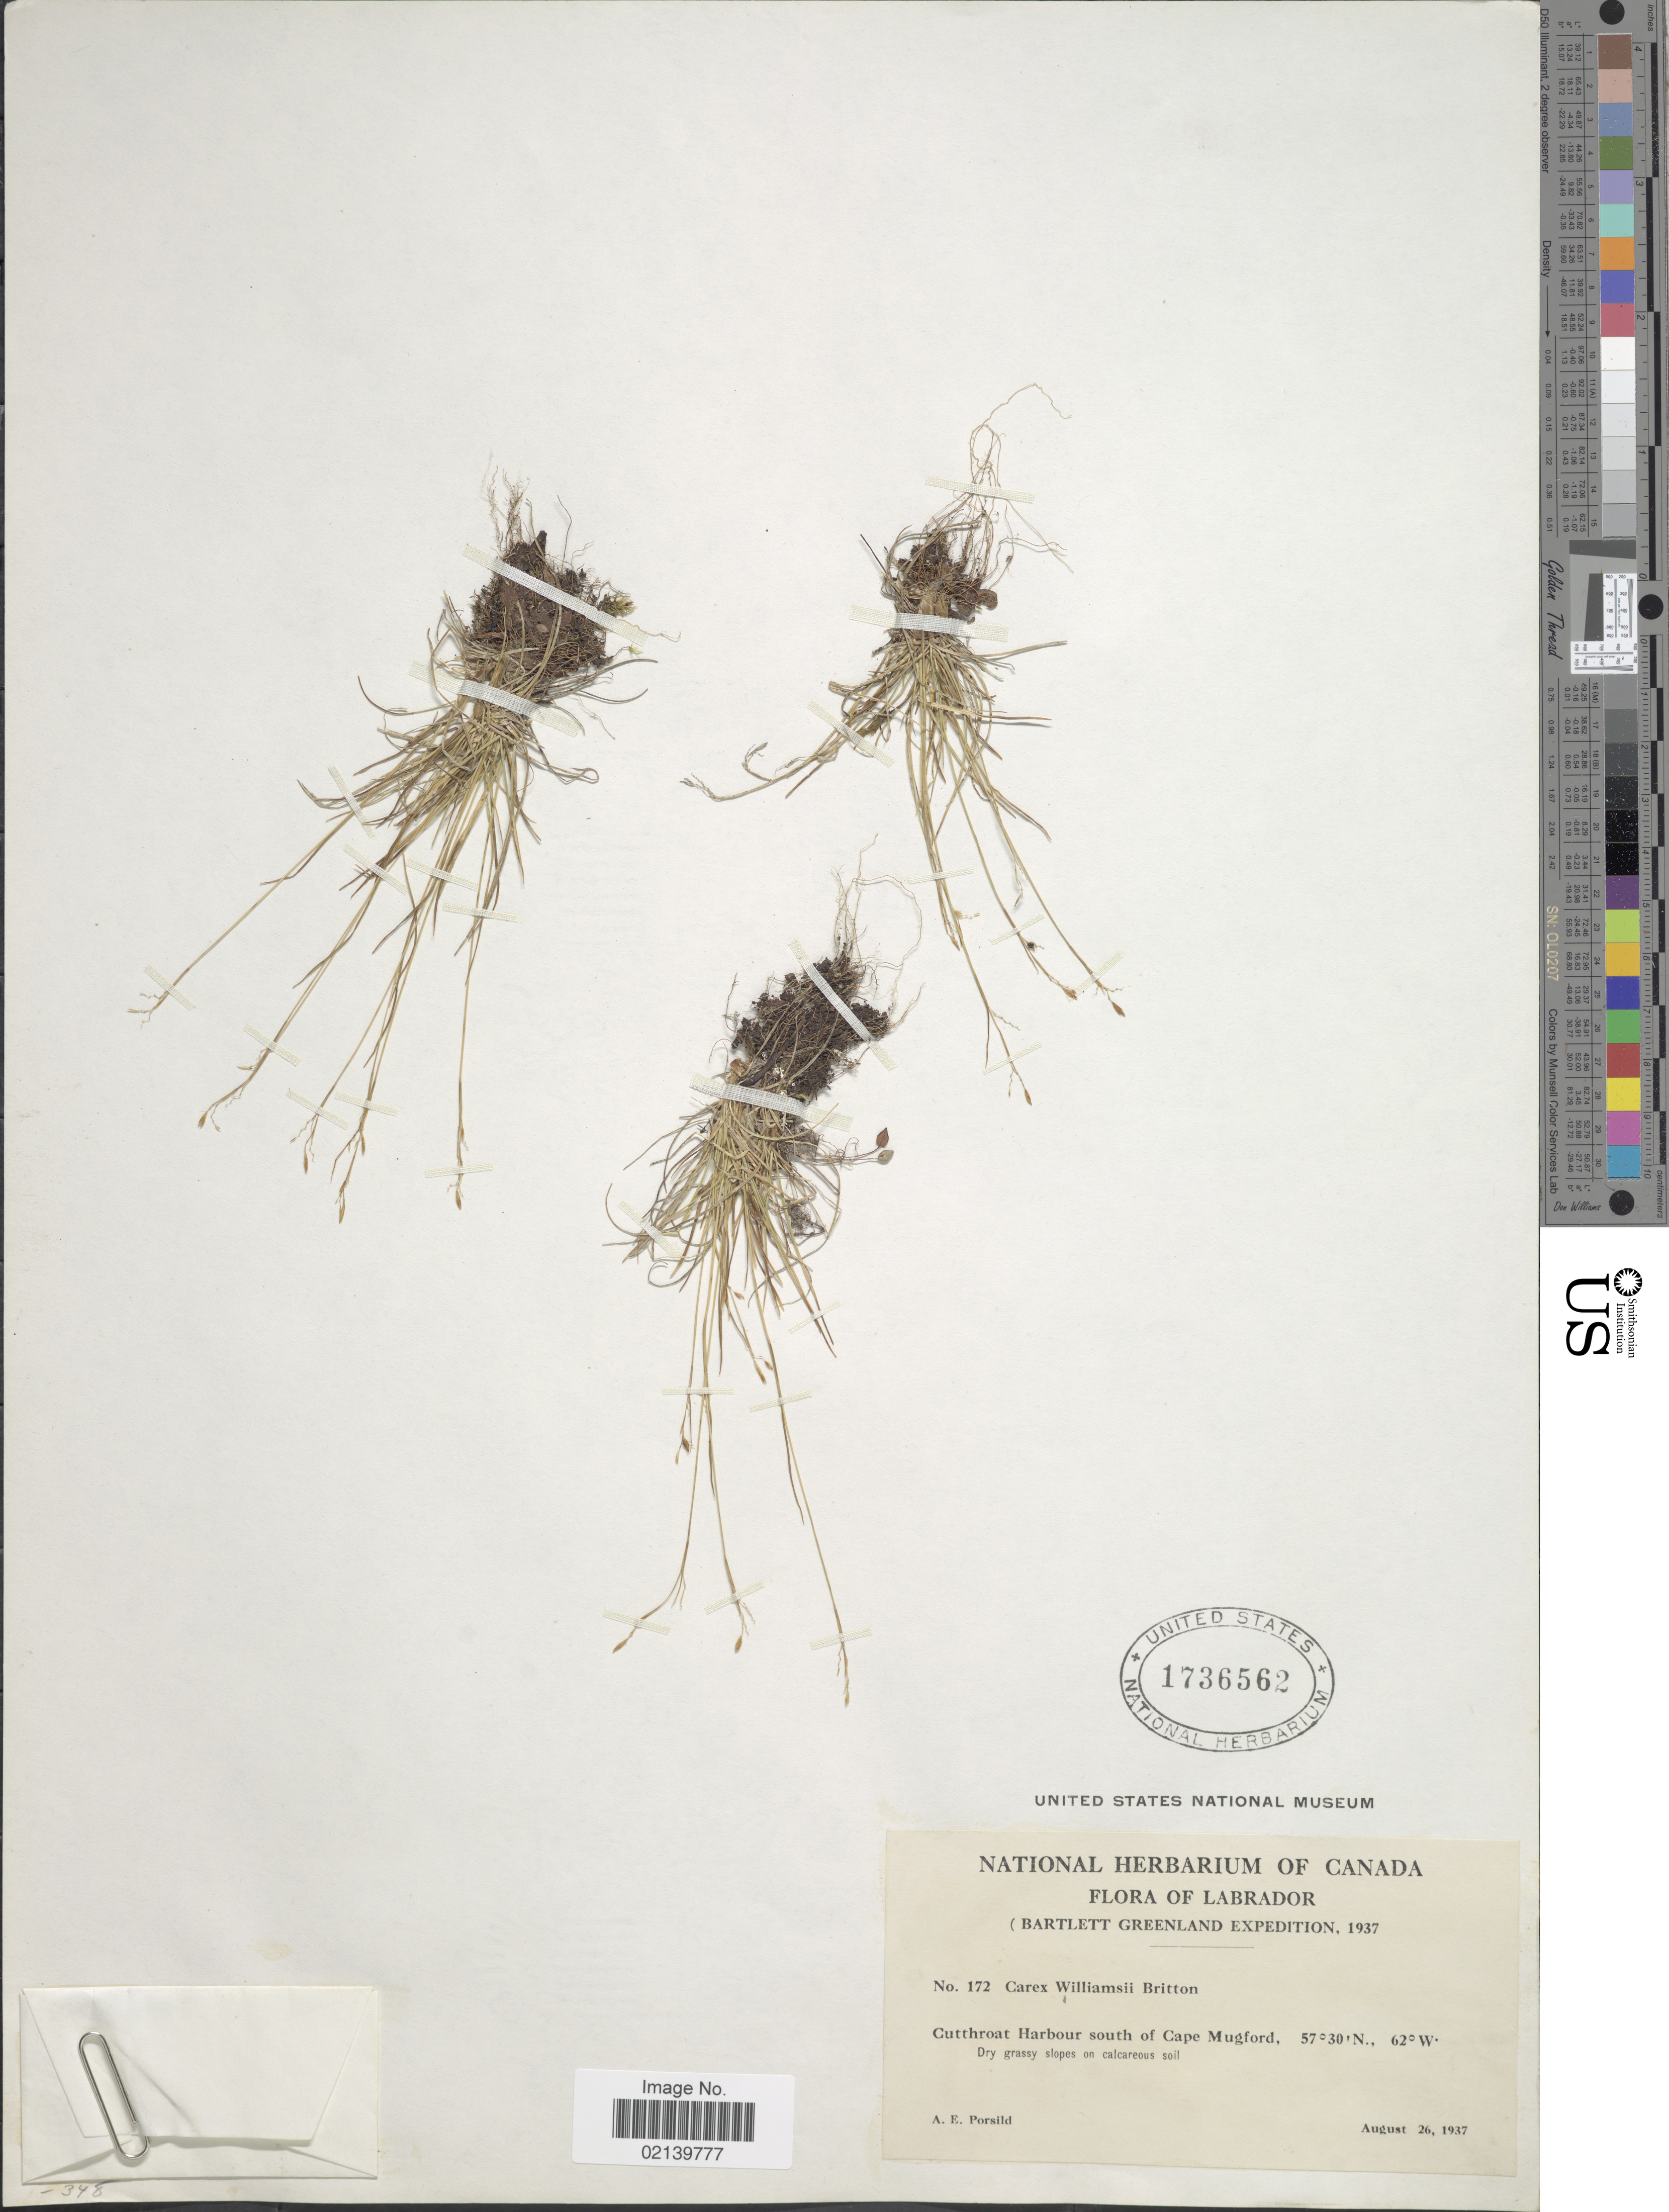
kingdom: Plantae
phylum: Tracheophyta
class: Liliopsida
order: Poales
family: Cyperaceae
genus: Carex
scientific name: Carex williamsii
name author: Britton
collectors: A. E. Porsild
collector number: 172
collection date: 1937-08-26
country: Canada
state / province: Newfoundland and Labrador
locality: Labrador. Cutthroat Harbour south of Cape Mugford.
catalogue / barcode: US 1736562